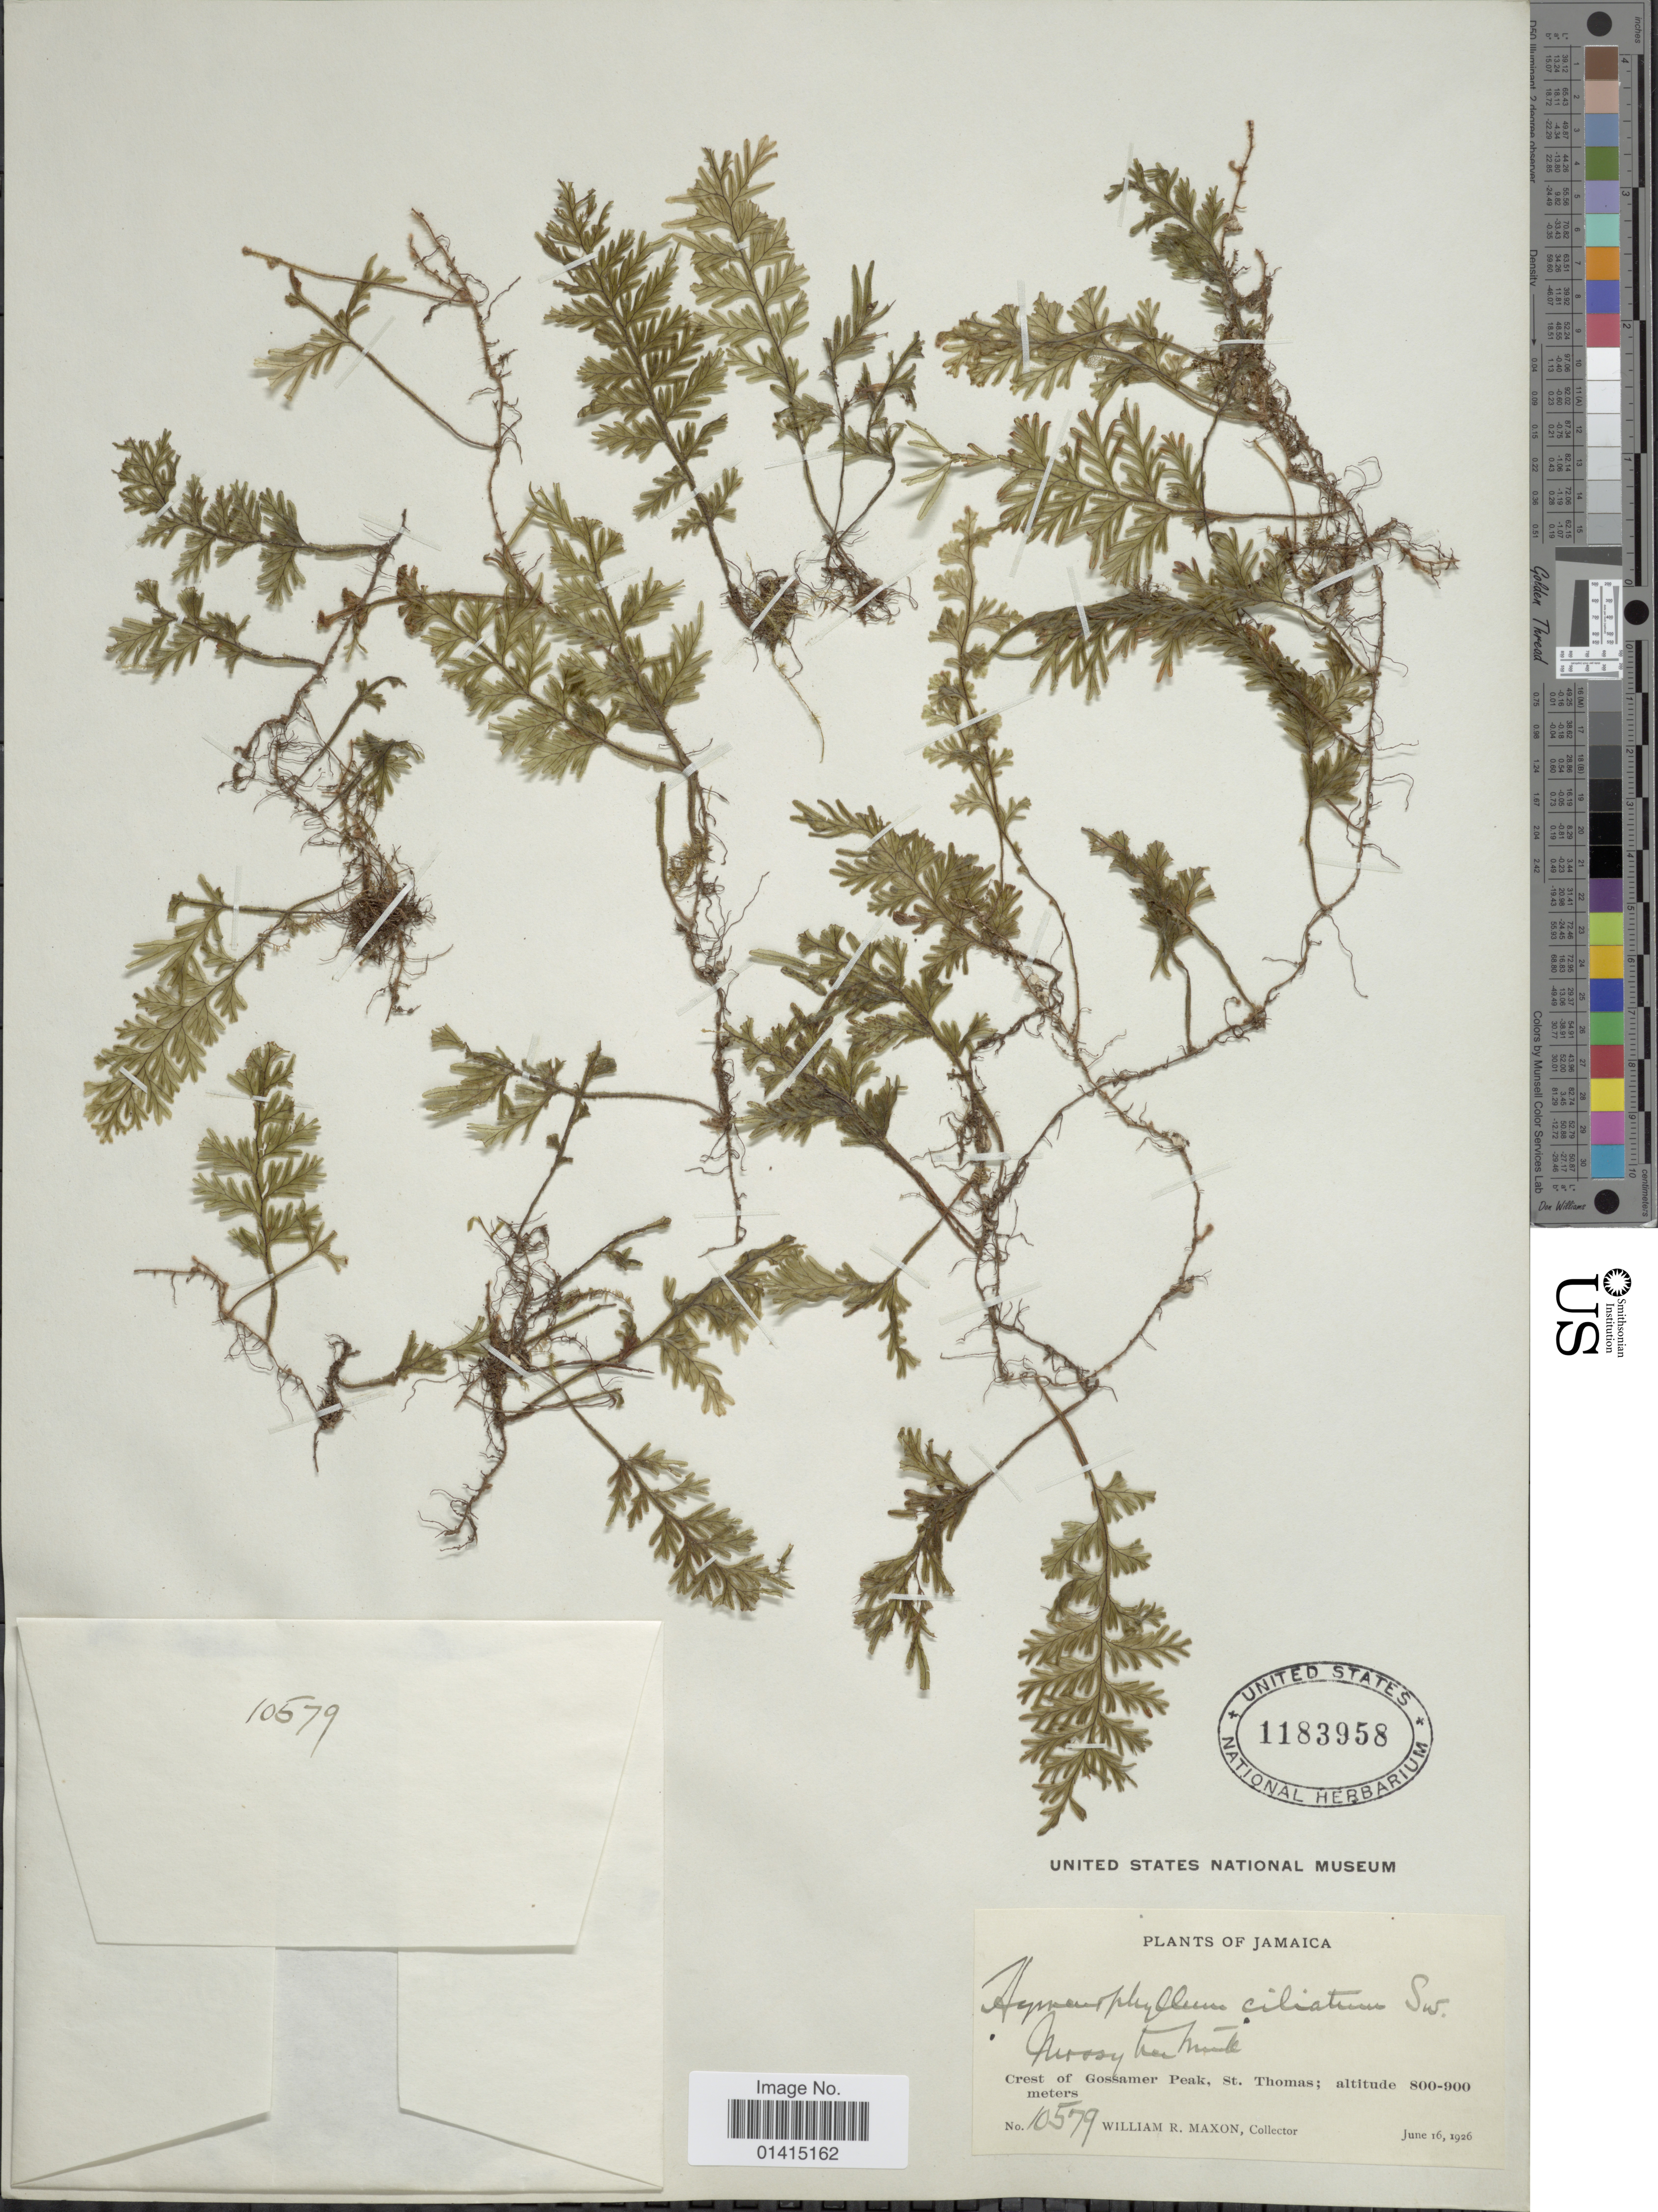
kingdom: Plantae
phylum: Tracheophyta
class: Polypodiopsida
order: Hymenophyllales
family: Hymenophyllaceae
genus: Hymenophyllum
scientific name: Hymenophyllum hirsutum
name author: (L.) Sw.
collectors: W. R. Maxon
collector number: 10579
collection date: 1926-06-16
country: Jamaica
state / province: Saint Thomas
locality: Crest of Gossamer Peak, St. Thomas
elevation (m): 800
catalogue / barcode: US 1183958